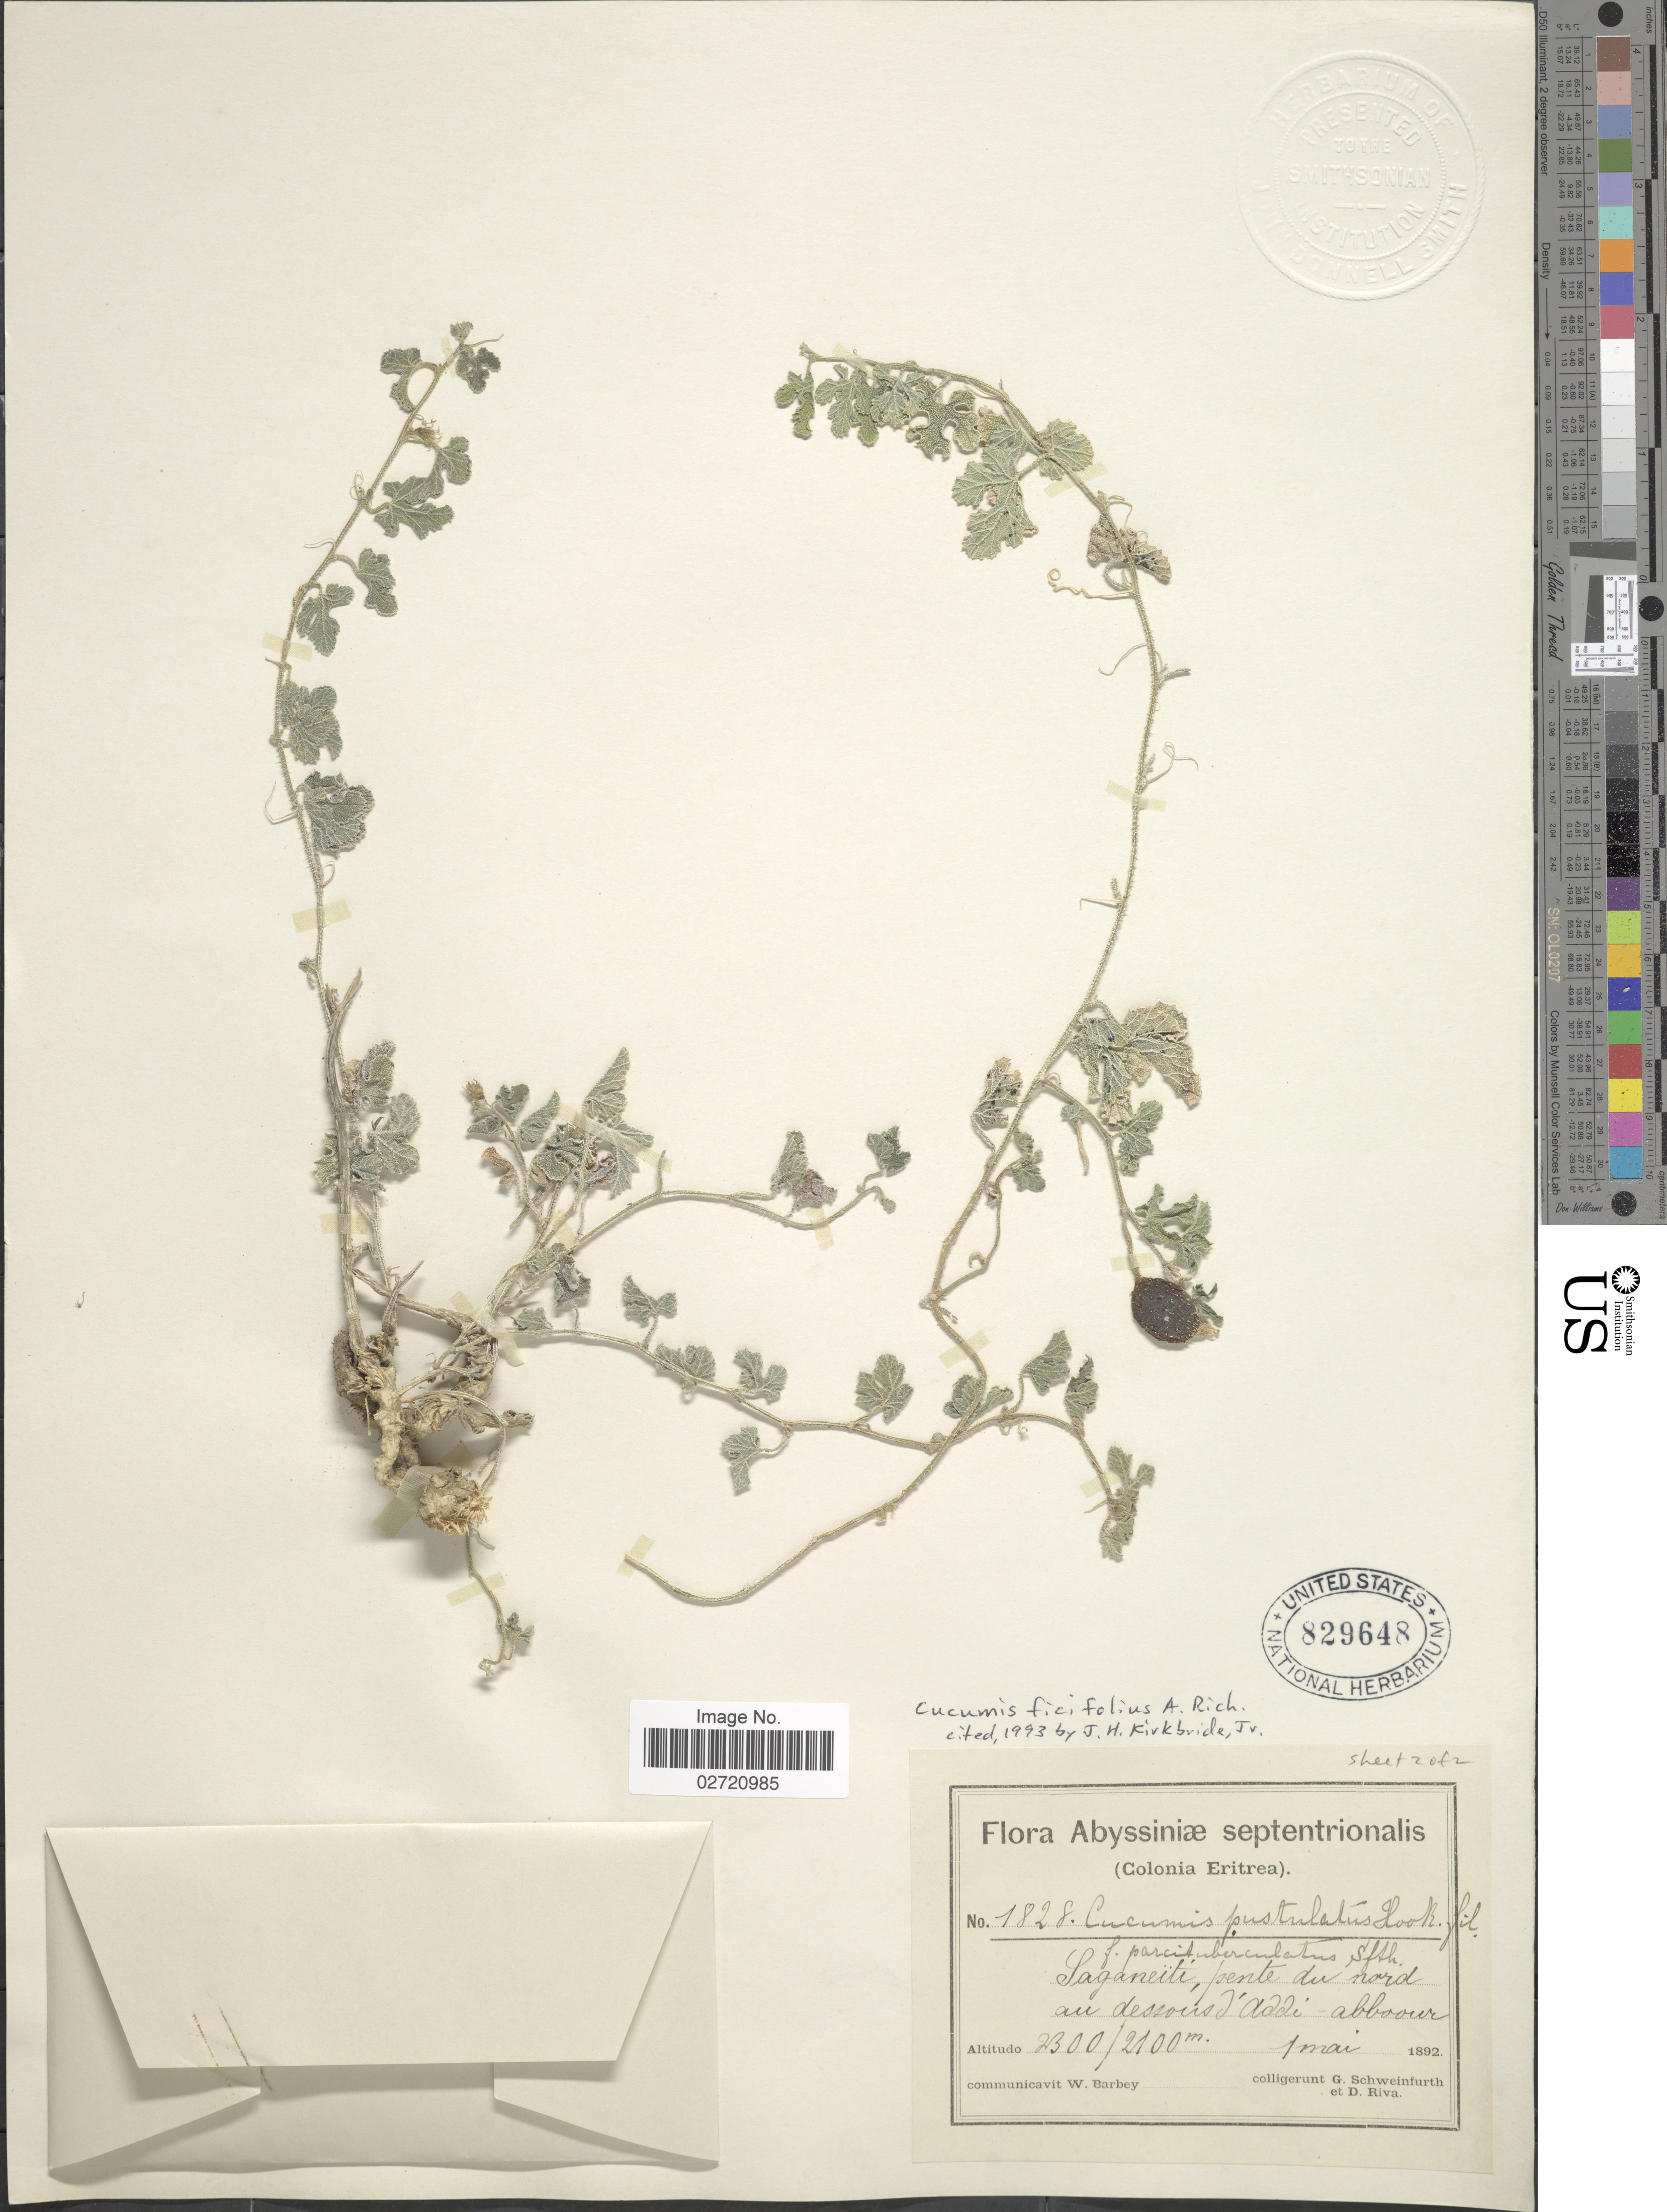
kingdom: Plantae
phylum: Tracheophyta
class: Magnoliopsida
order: Cucurbitales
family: Cucurbitaceae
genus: Cucumis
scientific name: Cucumis ficifolius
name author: A. Rich.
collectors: G. A. Schweinfurth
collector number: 1828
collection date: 1892-05-01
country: Eritrea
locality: Abyssiniae septentrionalis, (Colonia Eritrea). Saganeite, pente du nord au dessous d'Addi - Abbour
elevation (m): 2100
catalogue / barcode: US 829648